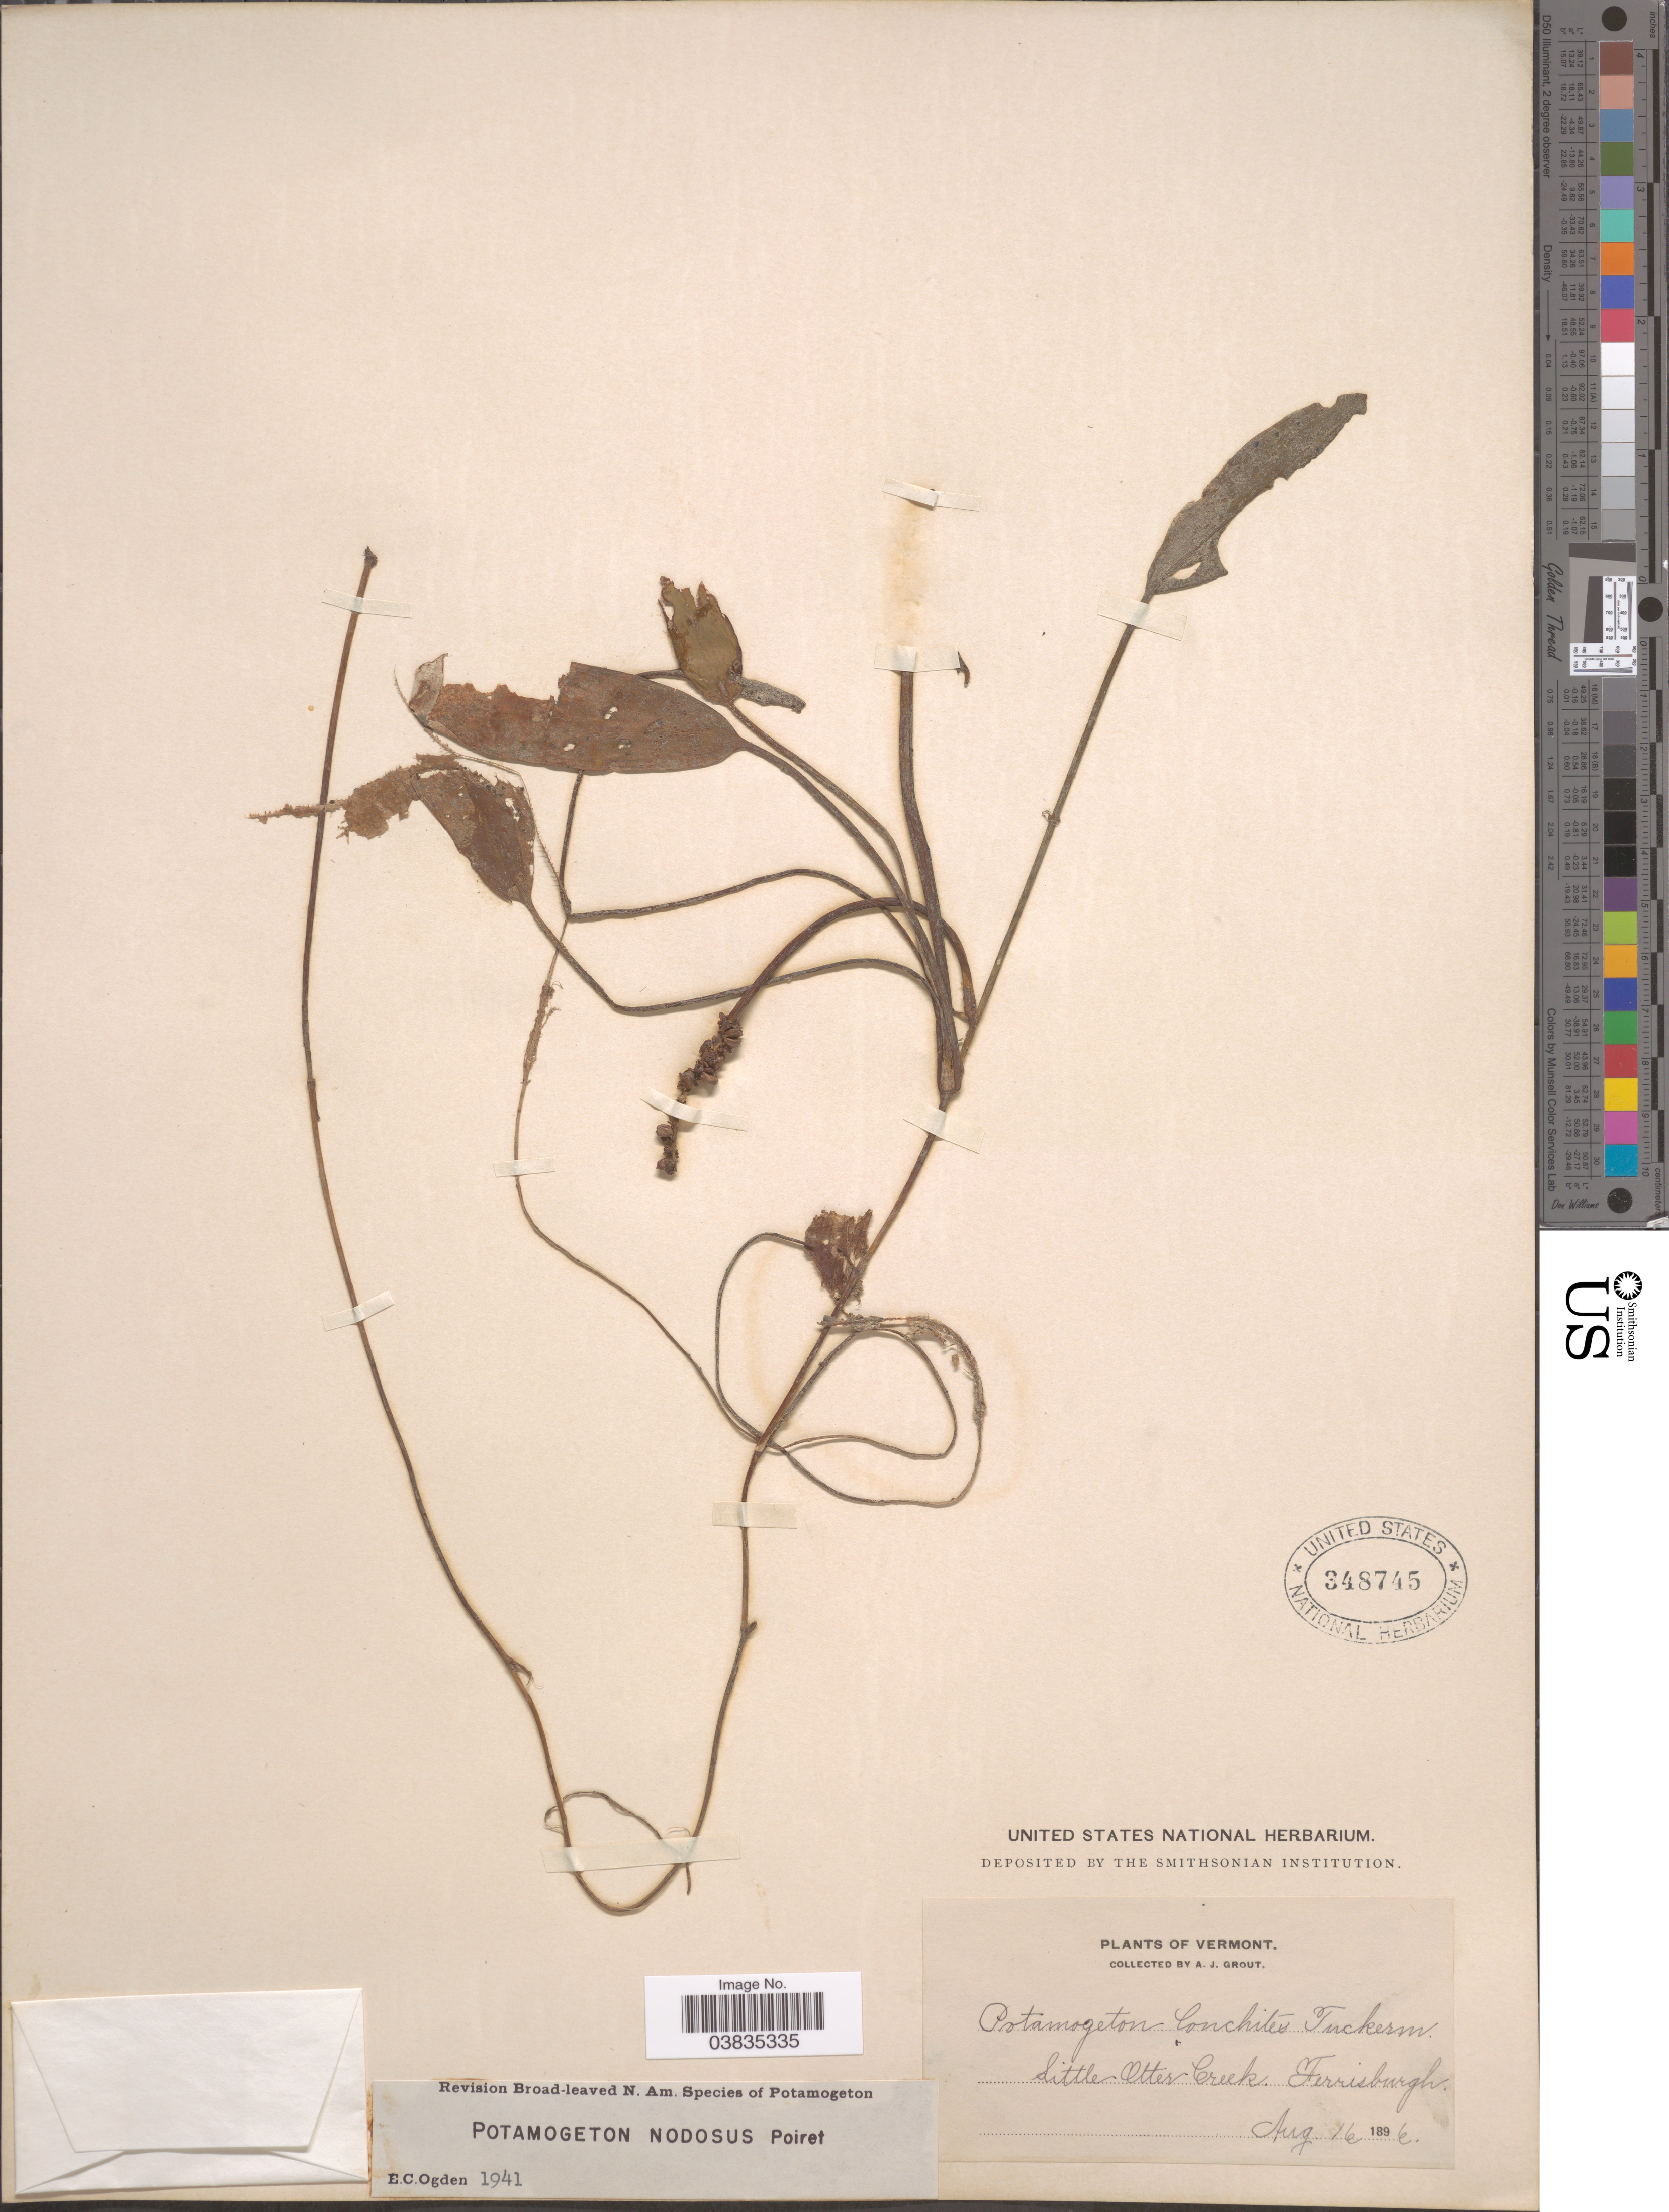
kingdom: Plantae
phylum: Tracheophyta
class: Liliopsida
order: Alismatales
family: Potamogetonaceae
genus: Potamogeton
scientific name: Potamogeton nodosus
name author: Poir.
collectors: A. J. Grout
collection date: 1896-08-16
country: United States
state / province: Vermont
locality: Little Otter Creek. Ferrisburgh.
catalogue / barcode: US 348745